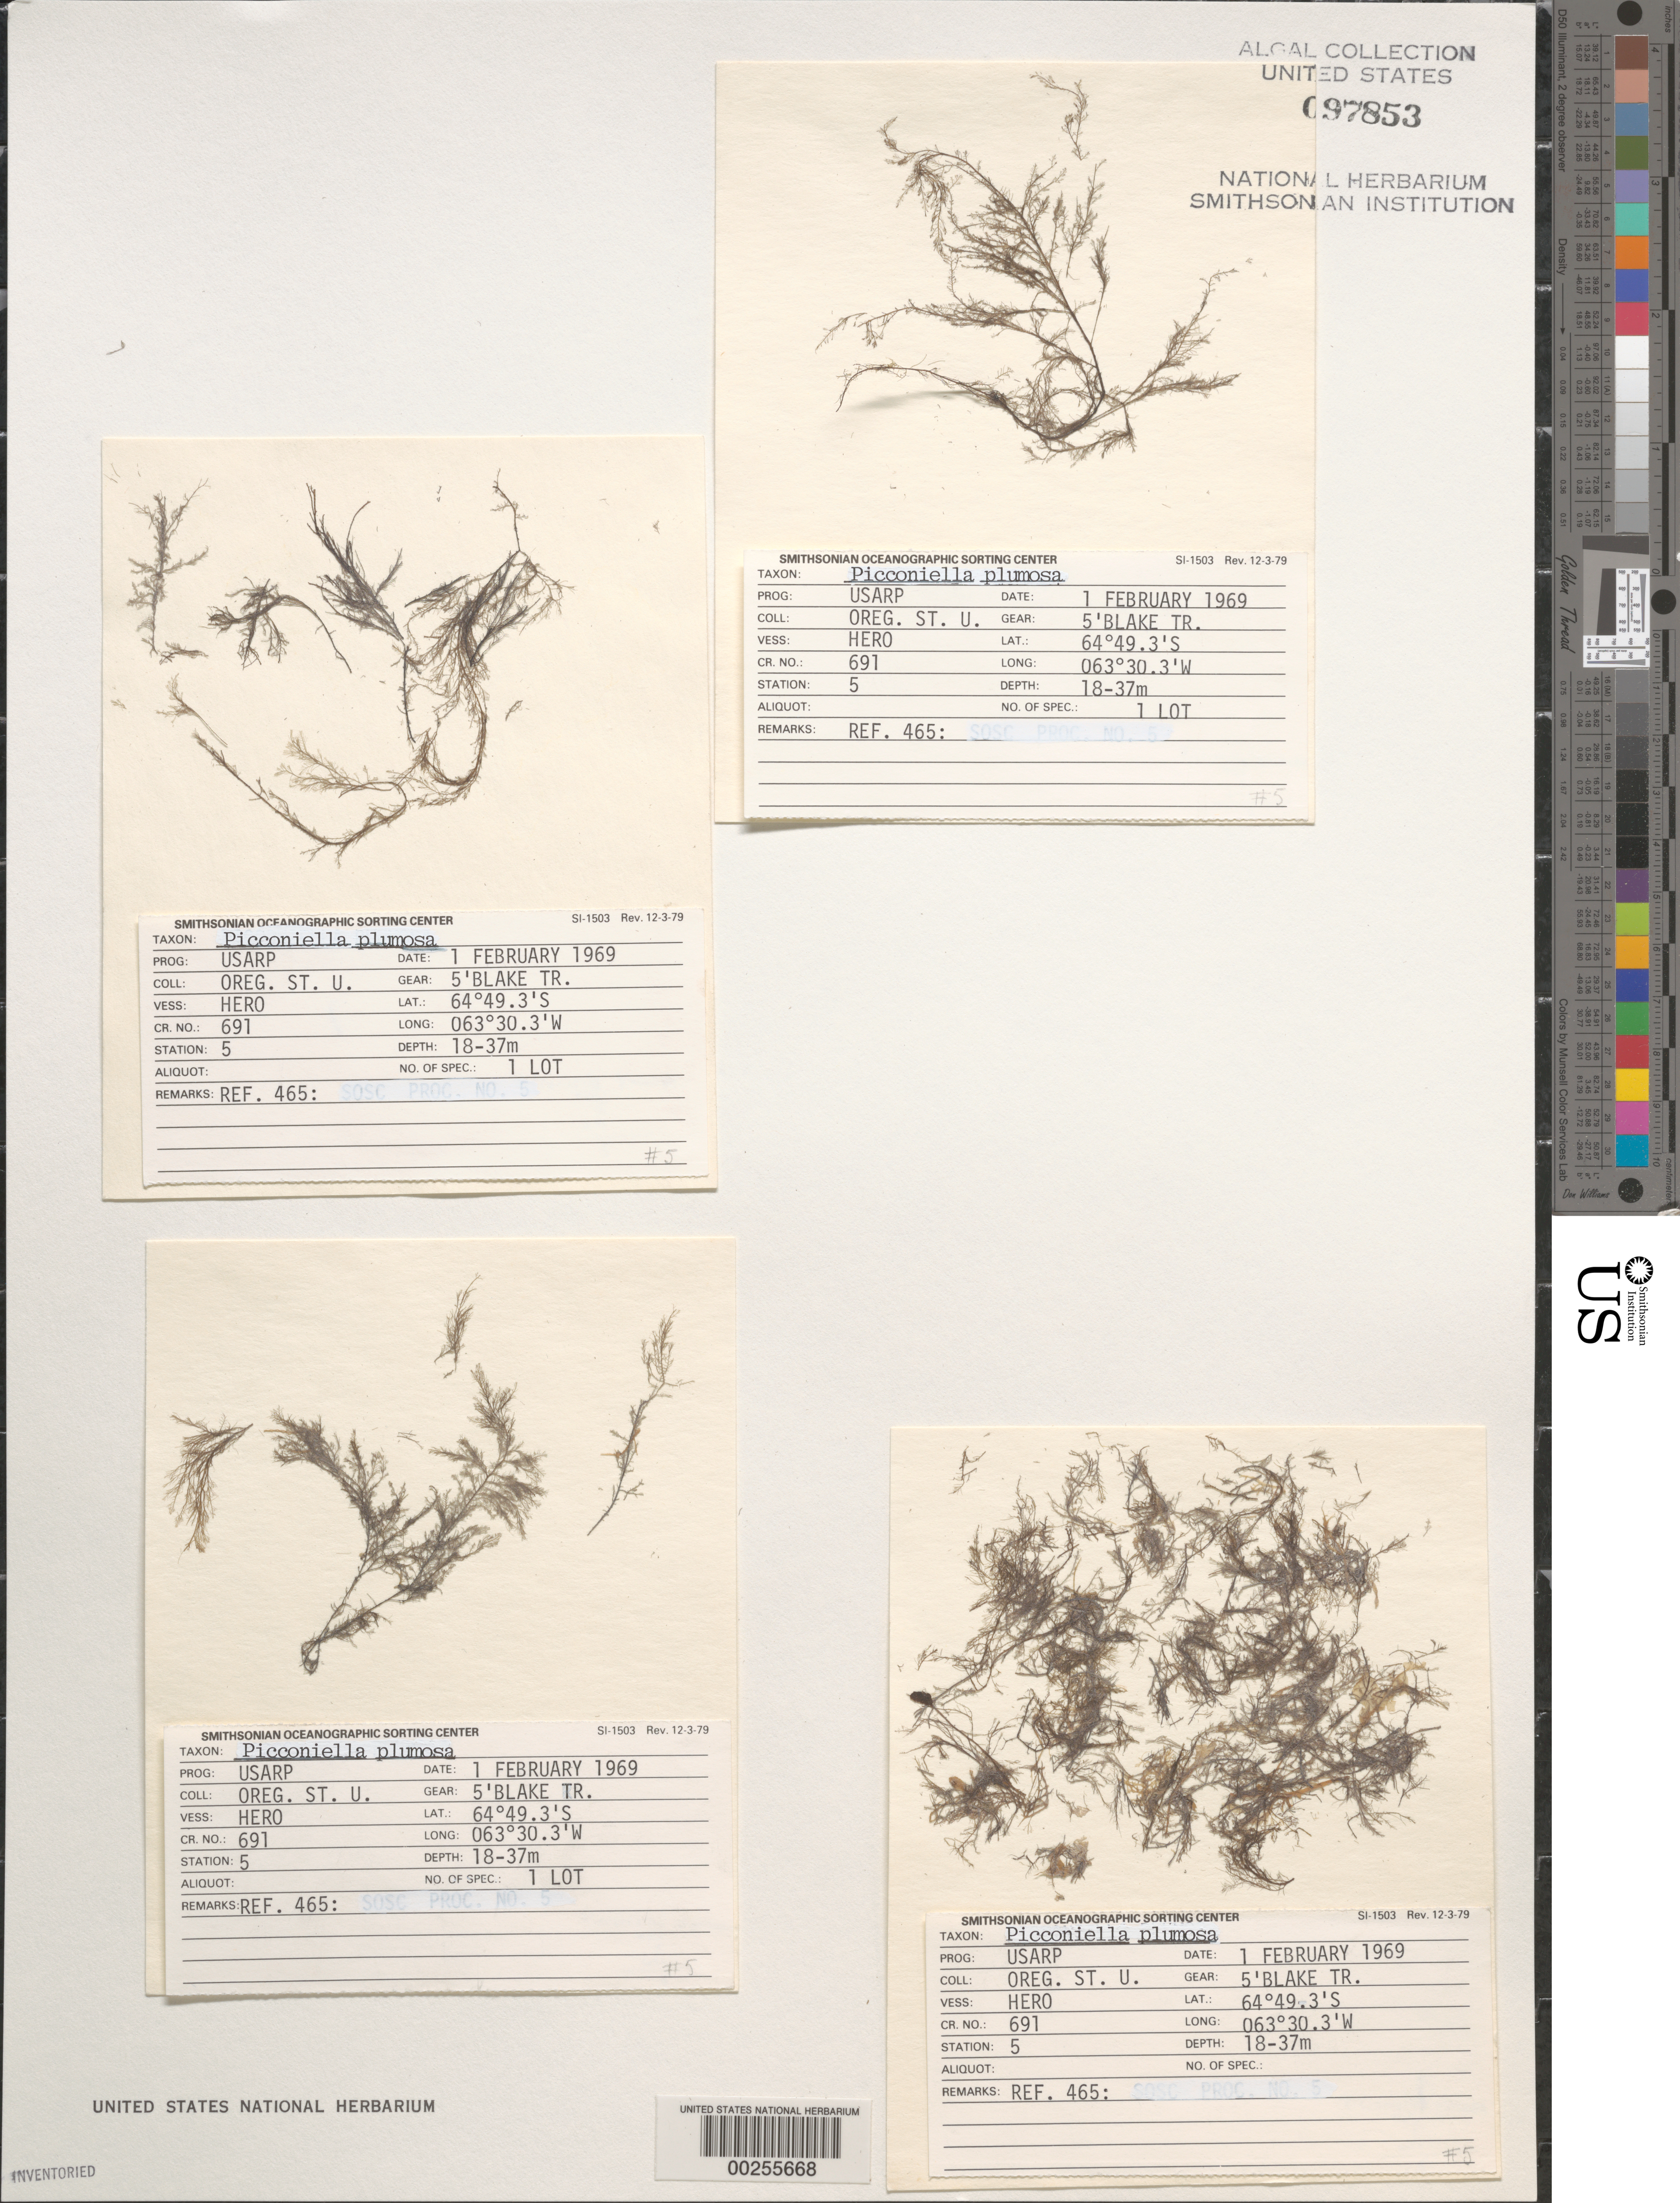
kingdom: Plantae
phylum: Rhodophyta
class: Florideophyceae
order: Ceramiales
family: Rhodomelaceae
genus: Picconiella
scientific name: Picconiella plumosa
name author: (Kylin) De Toni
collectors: Oregon State University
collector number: Station 5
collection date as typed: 01 Feb 1969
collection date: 1969-02-01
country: Antarctica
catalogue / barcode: US 97853